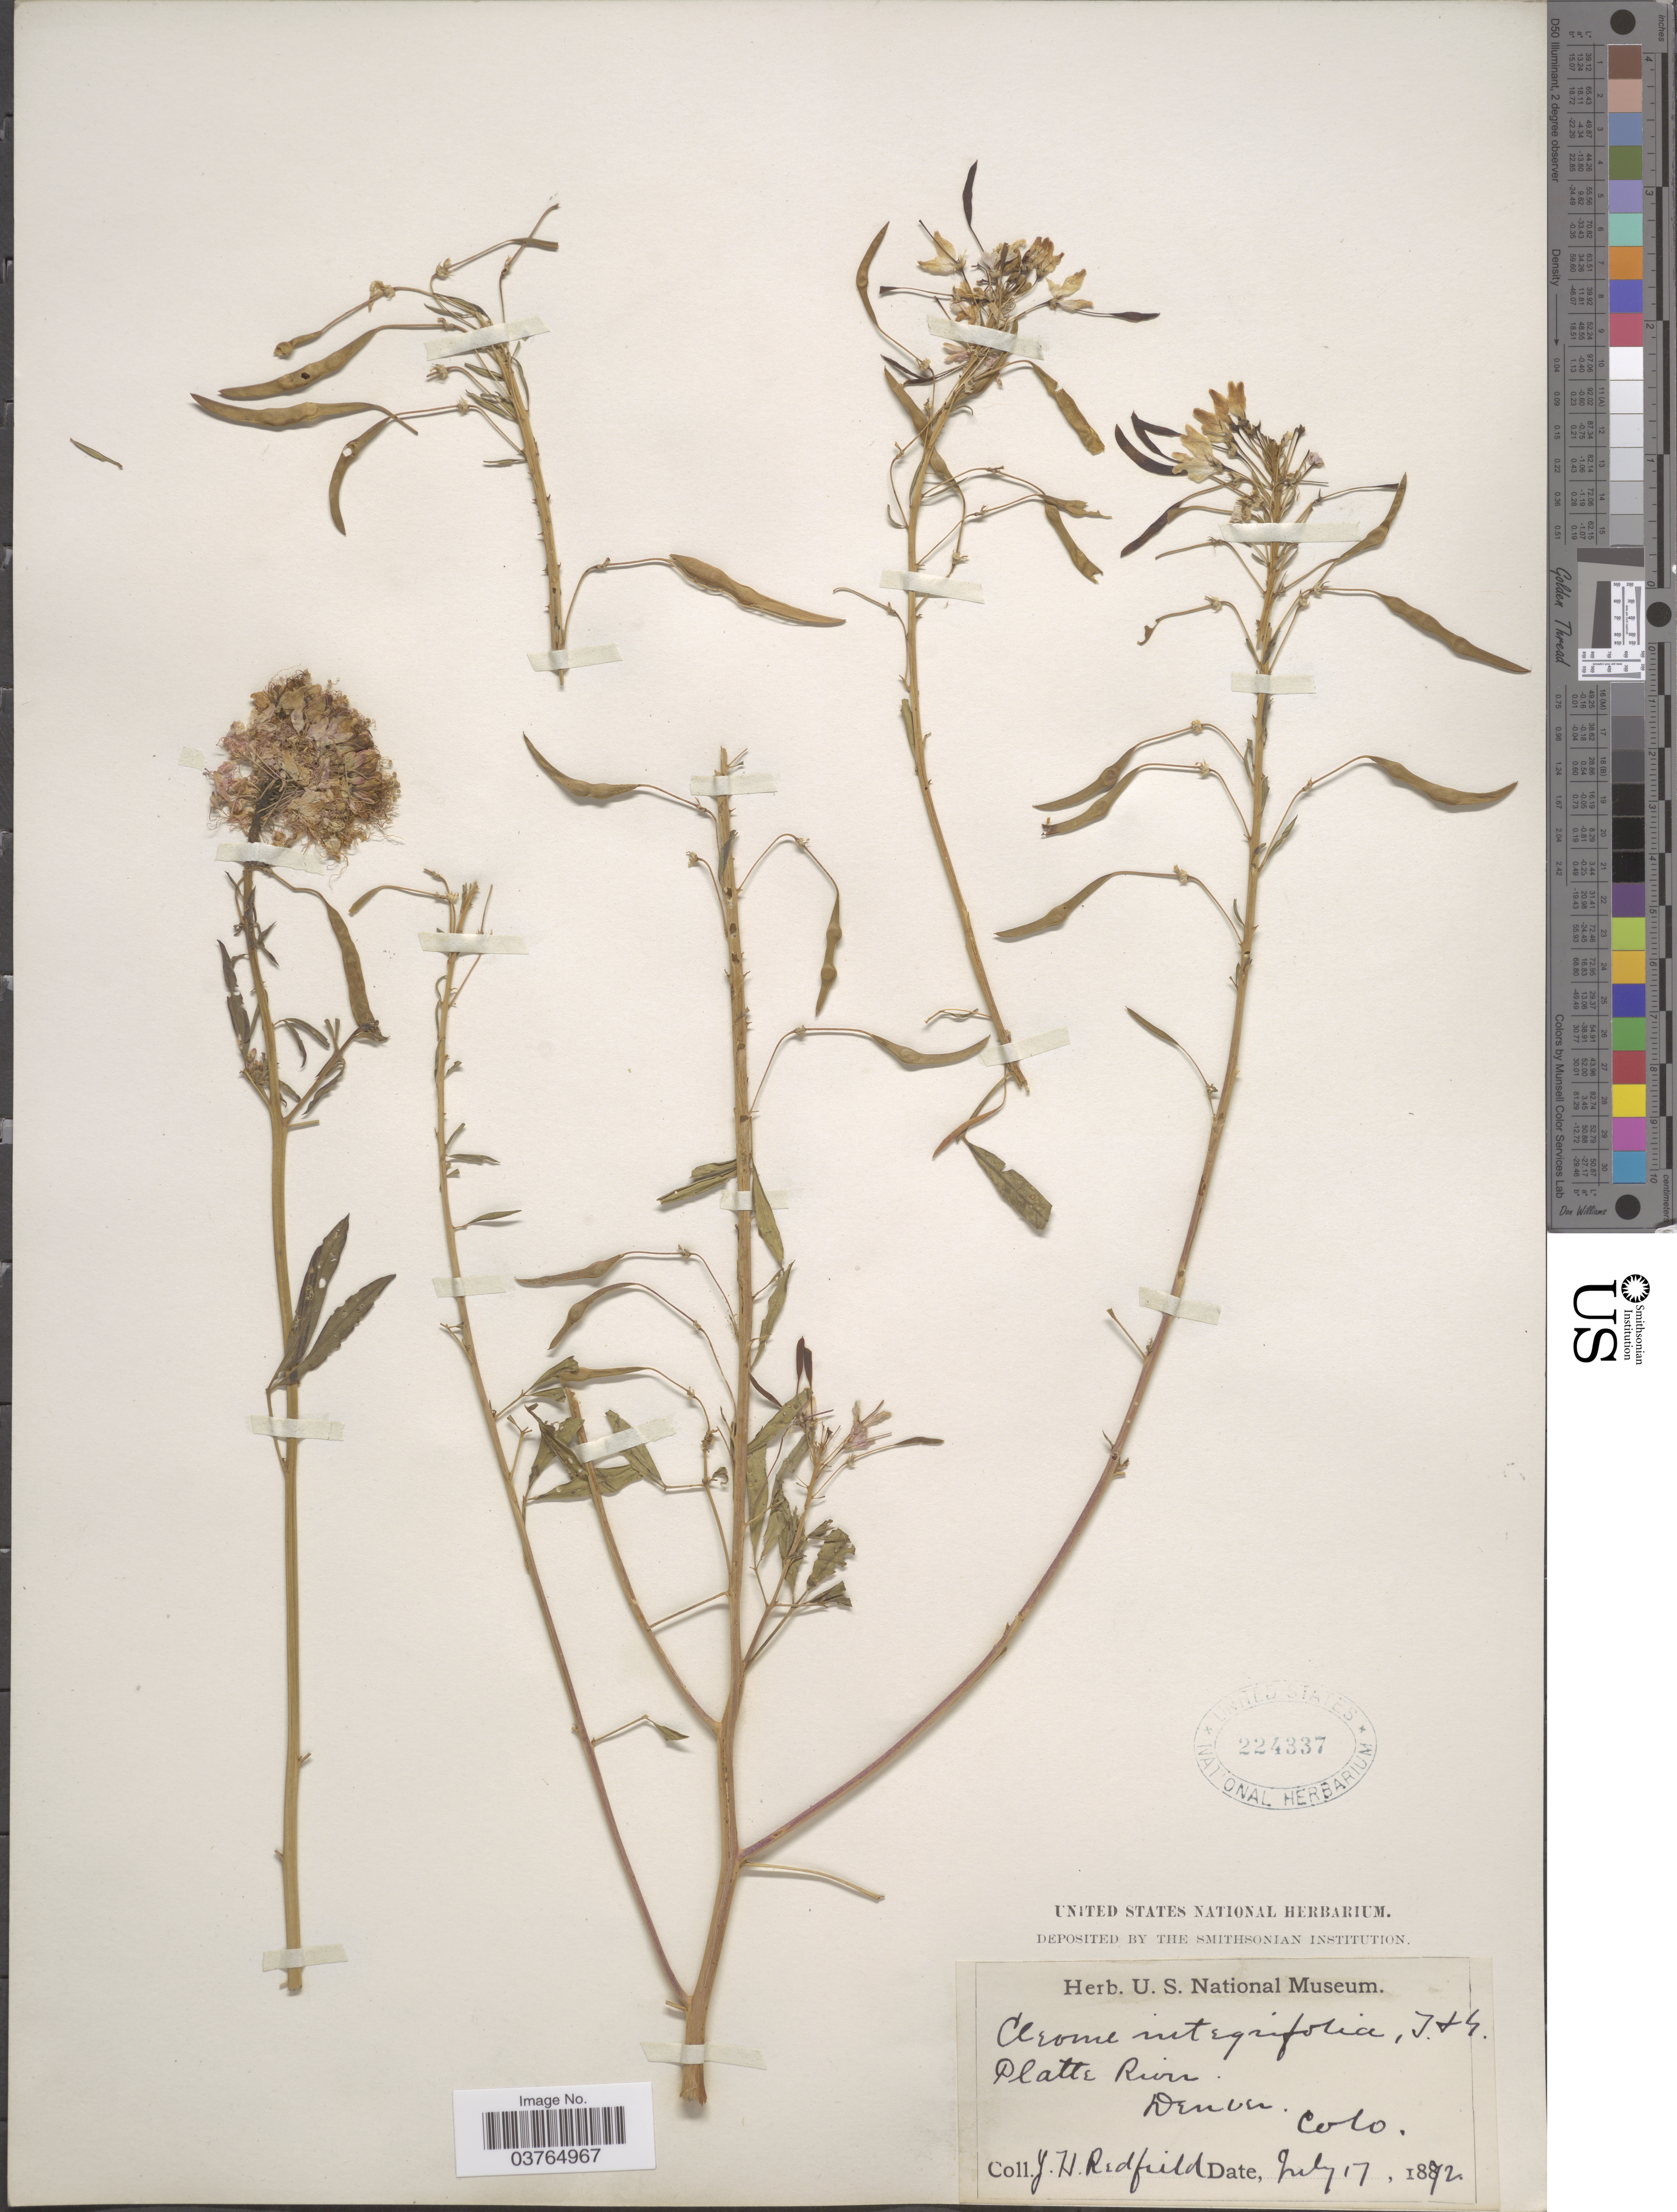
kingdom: Plantae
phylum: Tracheophyta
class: Magnoliopsida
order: Brassicales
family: Cleomaceae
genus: Cleomella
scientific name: Cleomella serrulata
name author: (Pursh) Roalson & J.C. Hall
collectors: J. Redfield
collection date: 1872-07-17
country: United States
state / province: Colorado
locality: Platte River. Denver.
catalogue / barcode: US 224337